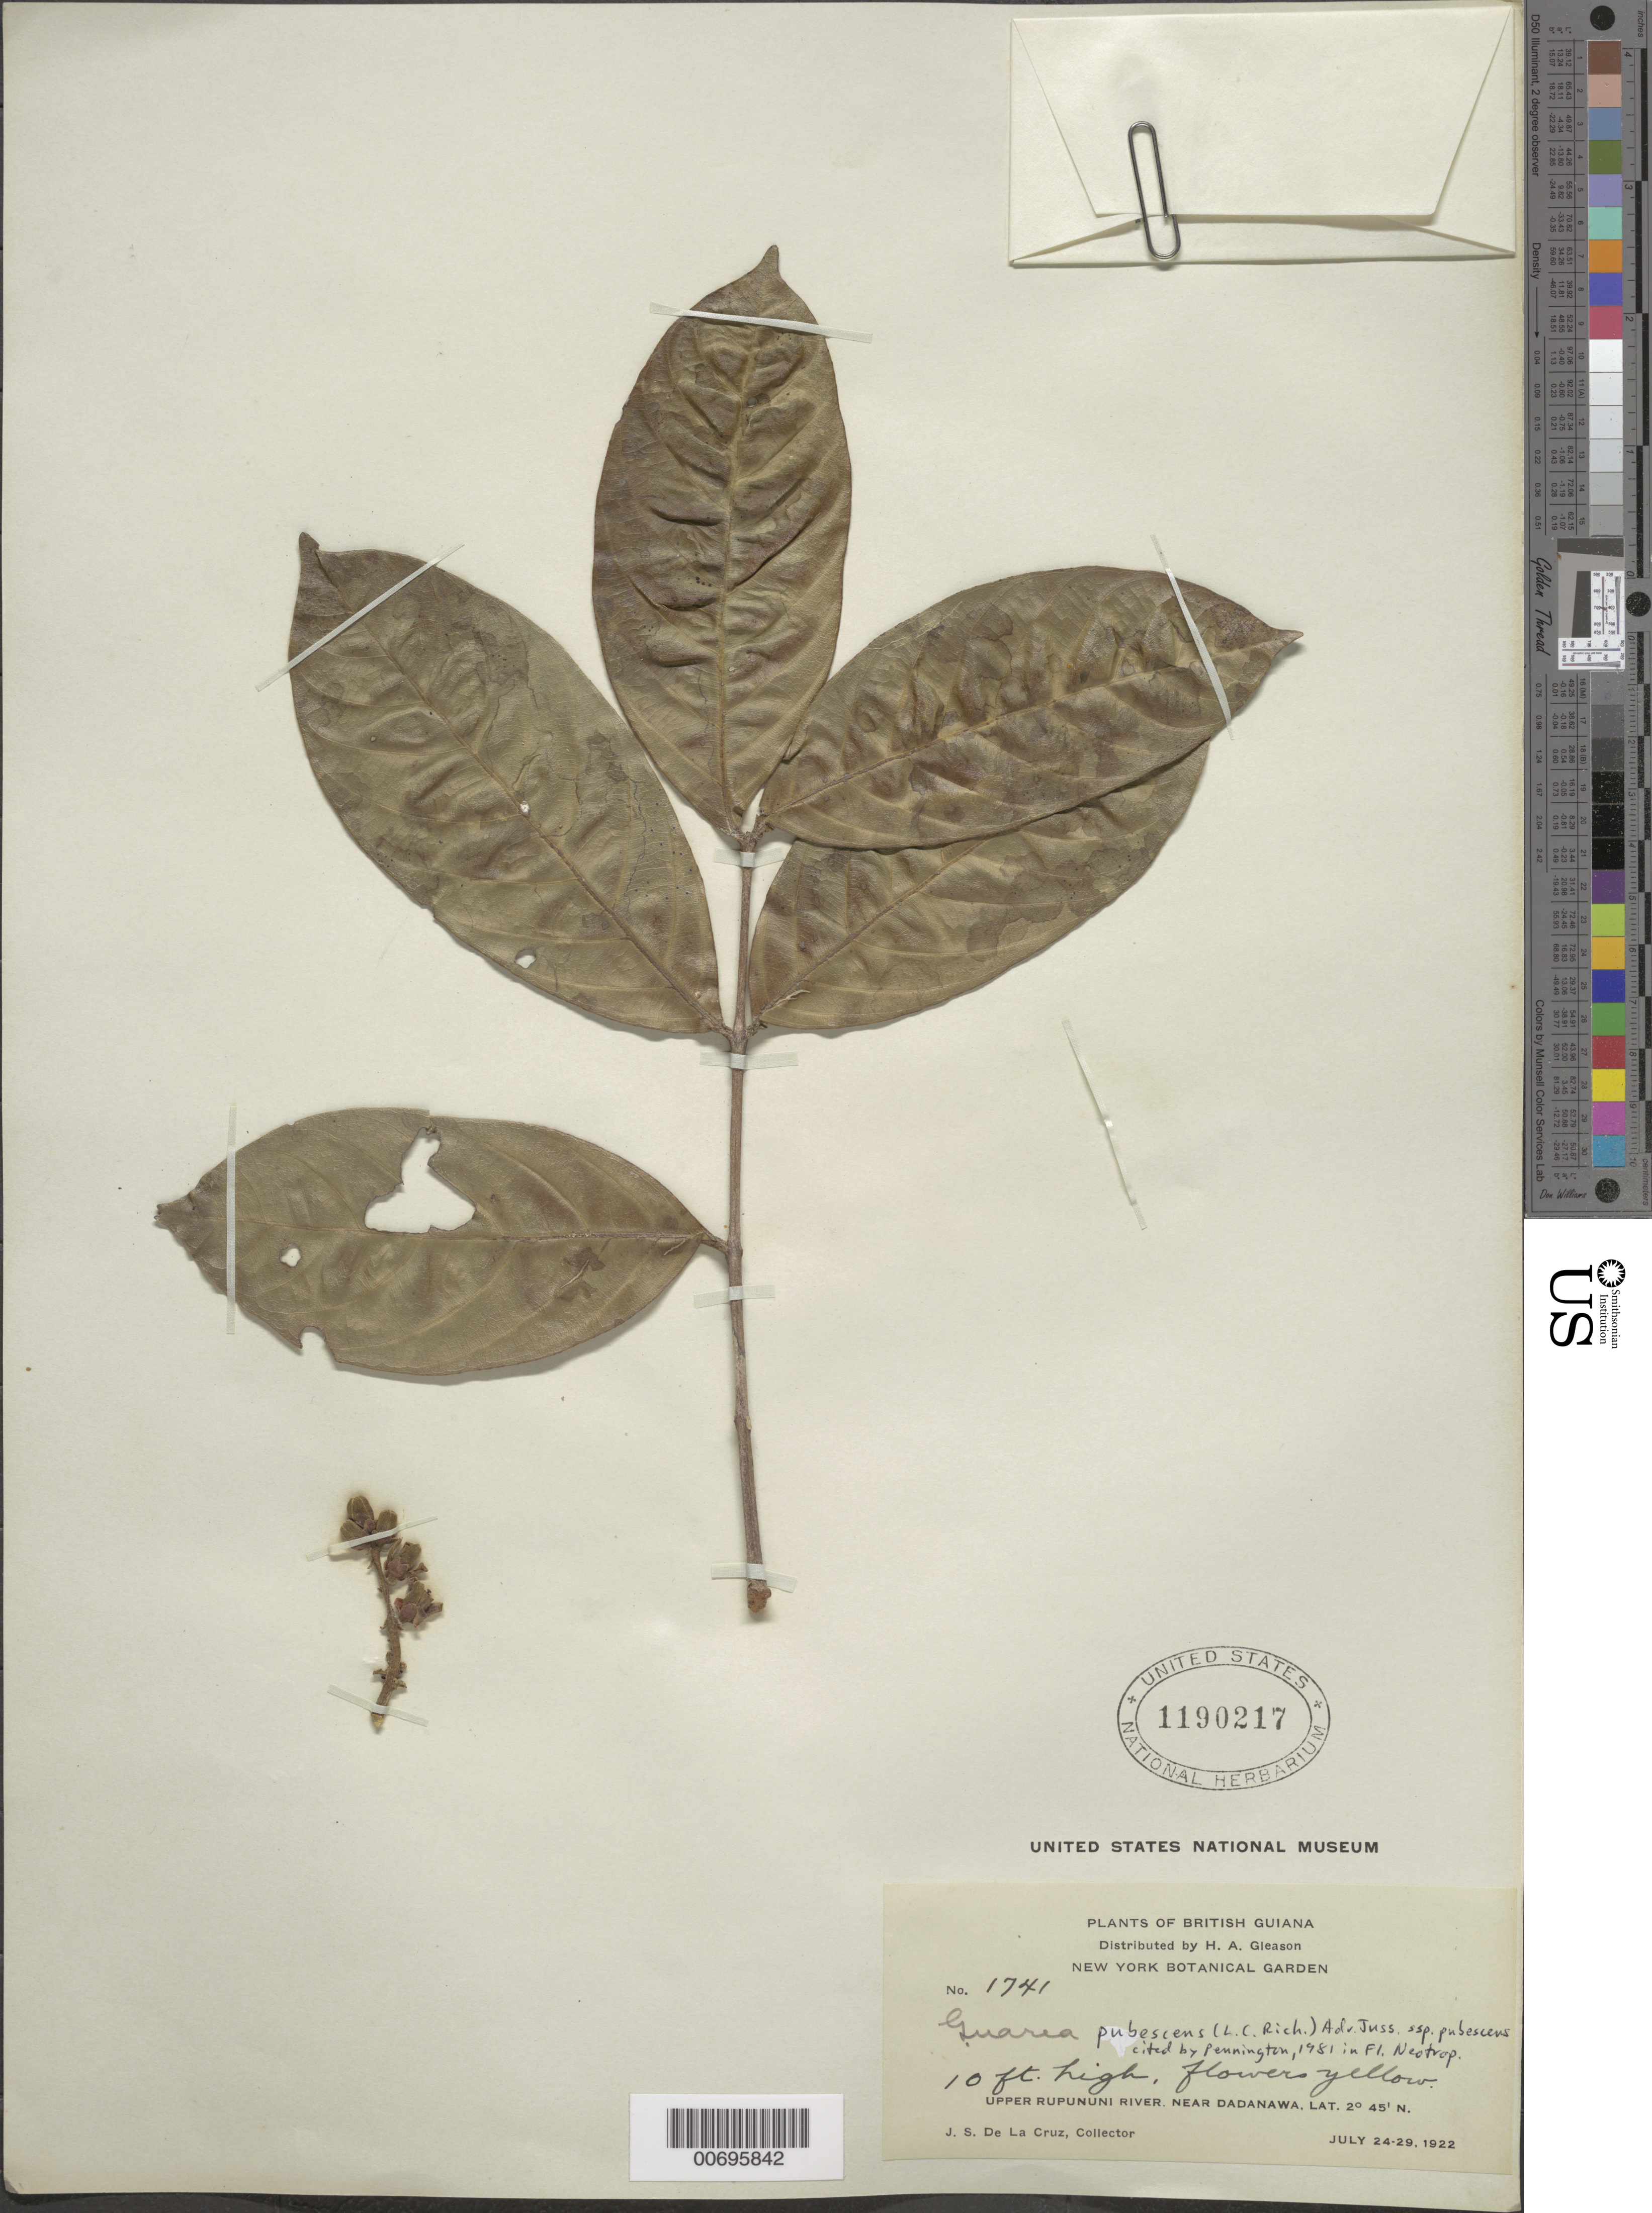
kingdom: Plantae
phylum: Tracheophyta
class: Magnoliopsida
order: Sapindales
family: Meliaceae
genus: Guarea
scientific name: Guarea pubescens subsp. pubescens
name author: (Rich.) A. Juss.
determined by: Pennington, T. D., (K)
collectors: J. S. de la Cruz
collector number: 1741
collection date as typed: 24-Jul-22 to 29-Jul-22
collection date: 1922-07-24/1922-07-29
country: Guyana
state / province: U. Takutu-U. Essequibo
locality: Dadanawa, near, upper Rupununi R.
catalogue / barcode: US 1190217